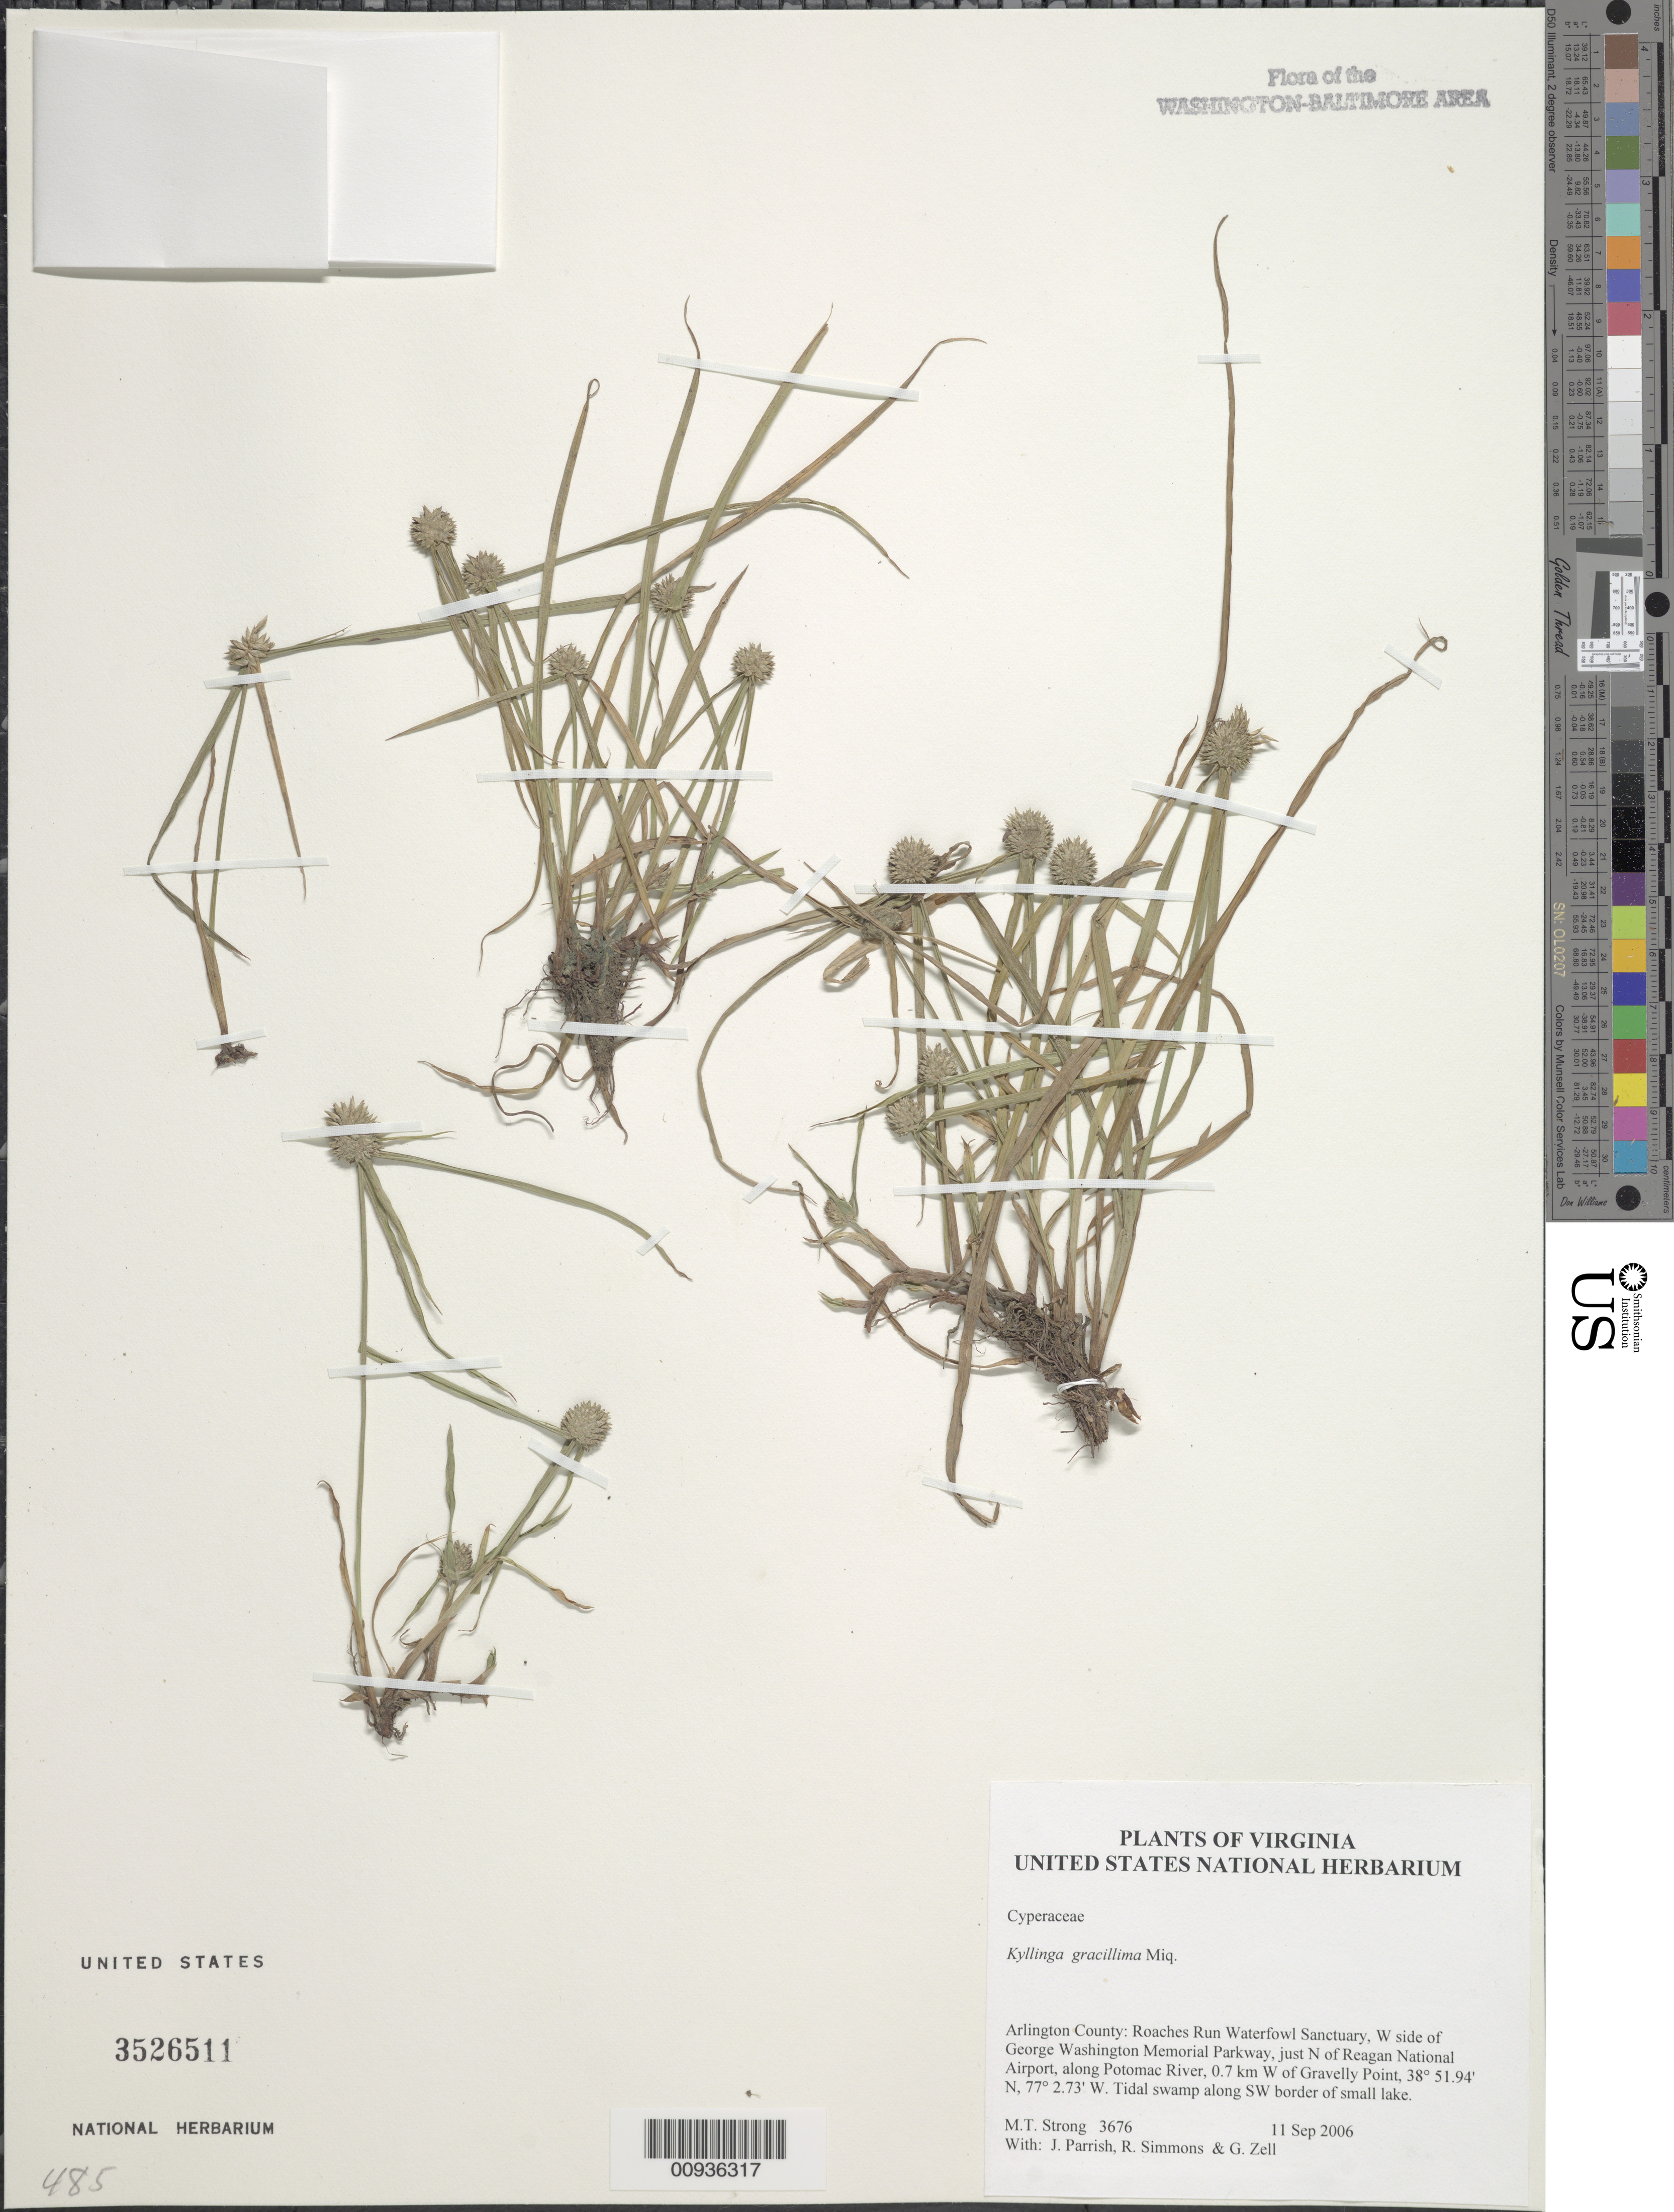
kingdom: Plantae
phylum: Tracheophyta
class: Liliopsida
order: Poales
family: Cyperaceae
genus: Cyperus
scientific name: Cyperus brevifolioides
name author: Thieret & Delahouss.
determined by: Strong, M. T., (US), Smithsonian Institution - National Museum of Natural History (UNITED STATES)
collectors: M. T. Strong, J. Parrish, R. Simmons & G. Zell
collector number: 3676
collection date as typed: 11 Sep 2006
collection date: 2006-09-11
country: United States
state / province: Virginia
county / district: Arlington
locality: Roaches Run Waterfowl Sanctuary, W side of George Washington Memorial Parkway, just N of Reagan National Airport, along Potomac River, 0.7 km W of Gravelly Point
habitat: Tidal swamp along SW border of small lake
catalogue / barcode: US 3526511